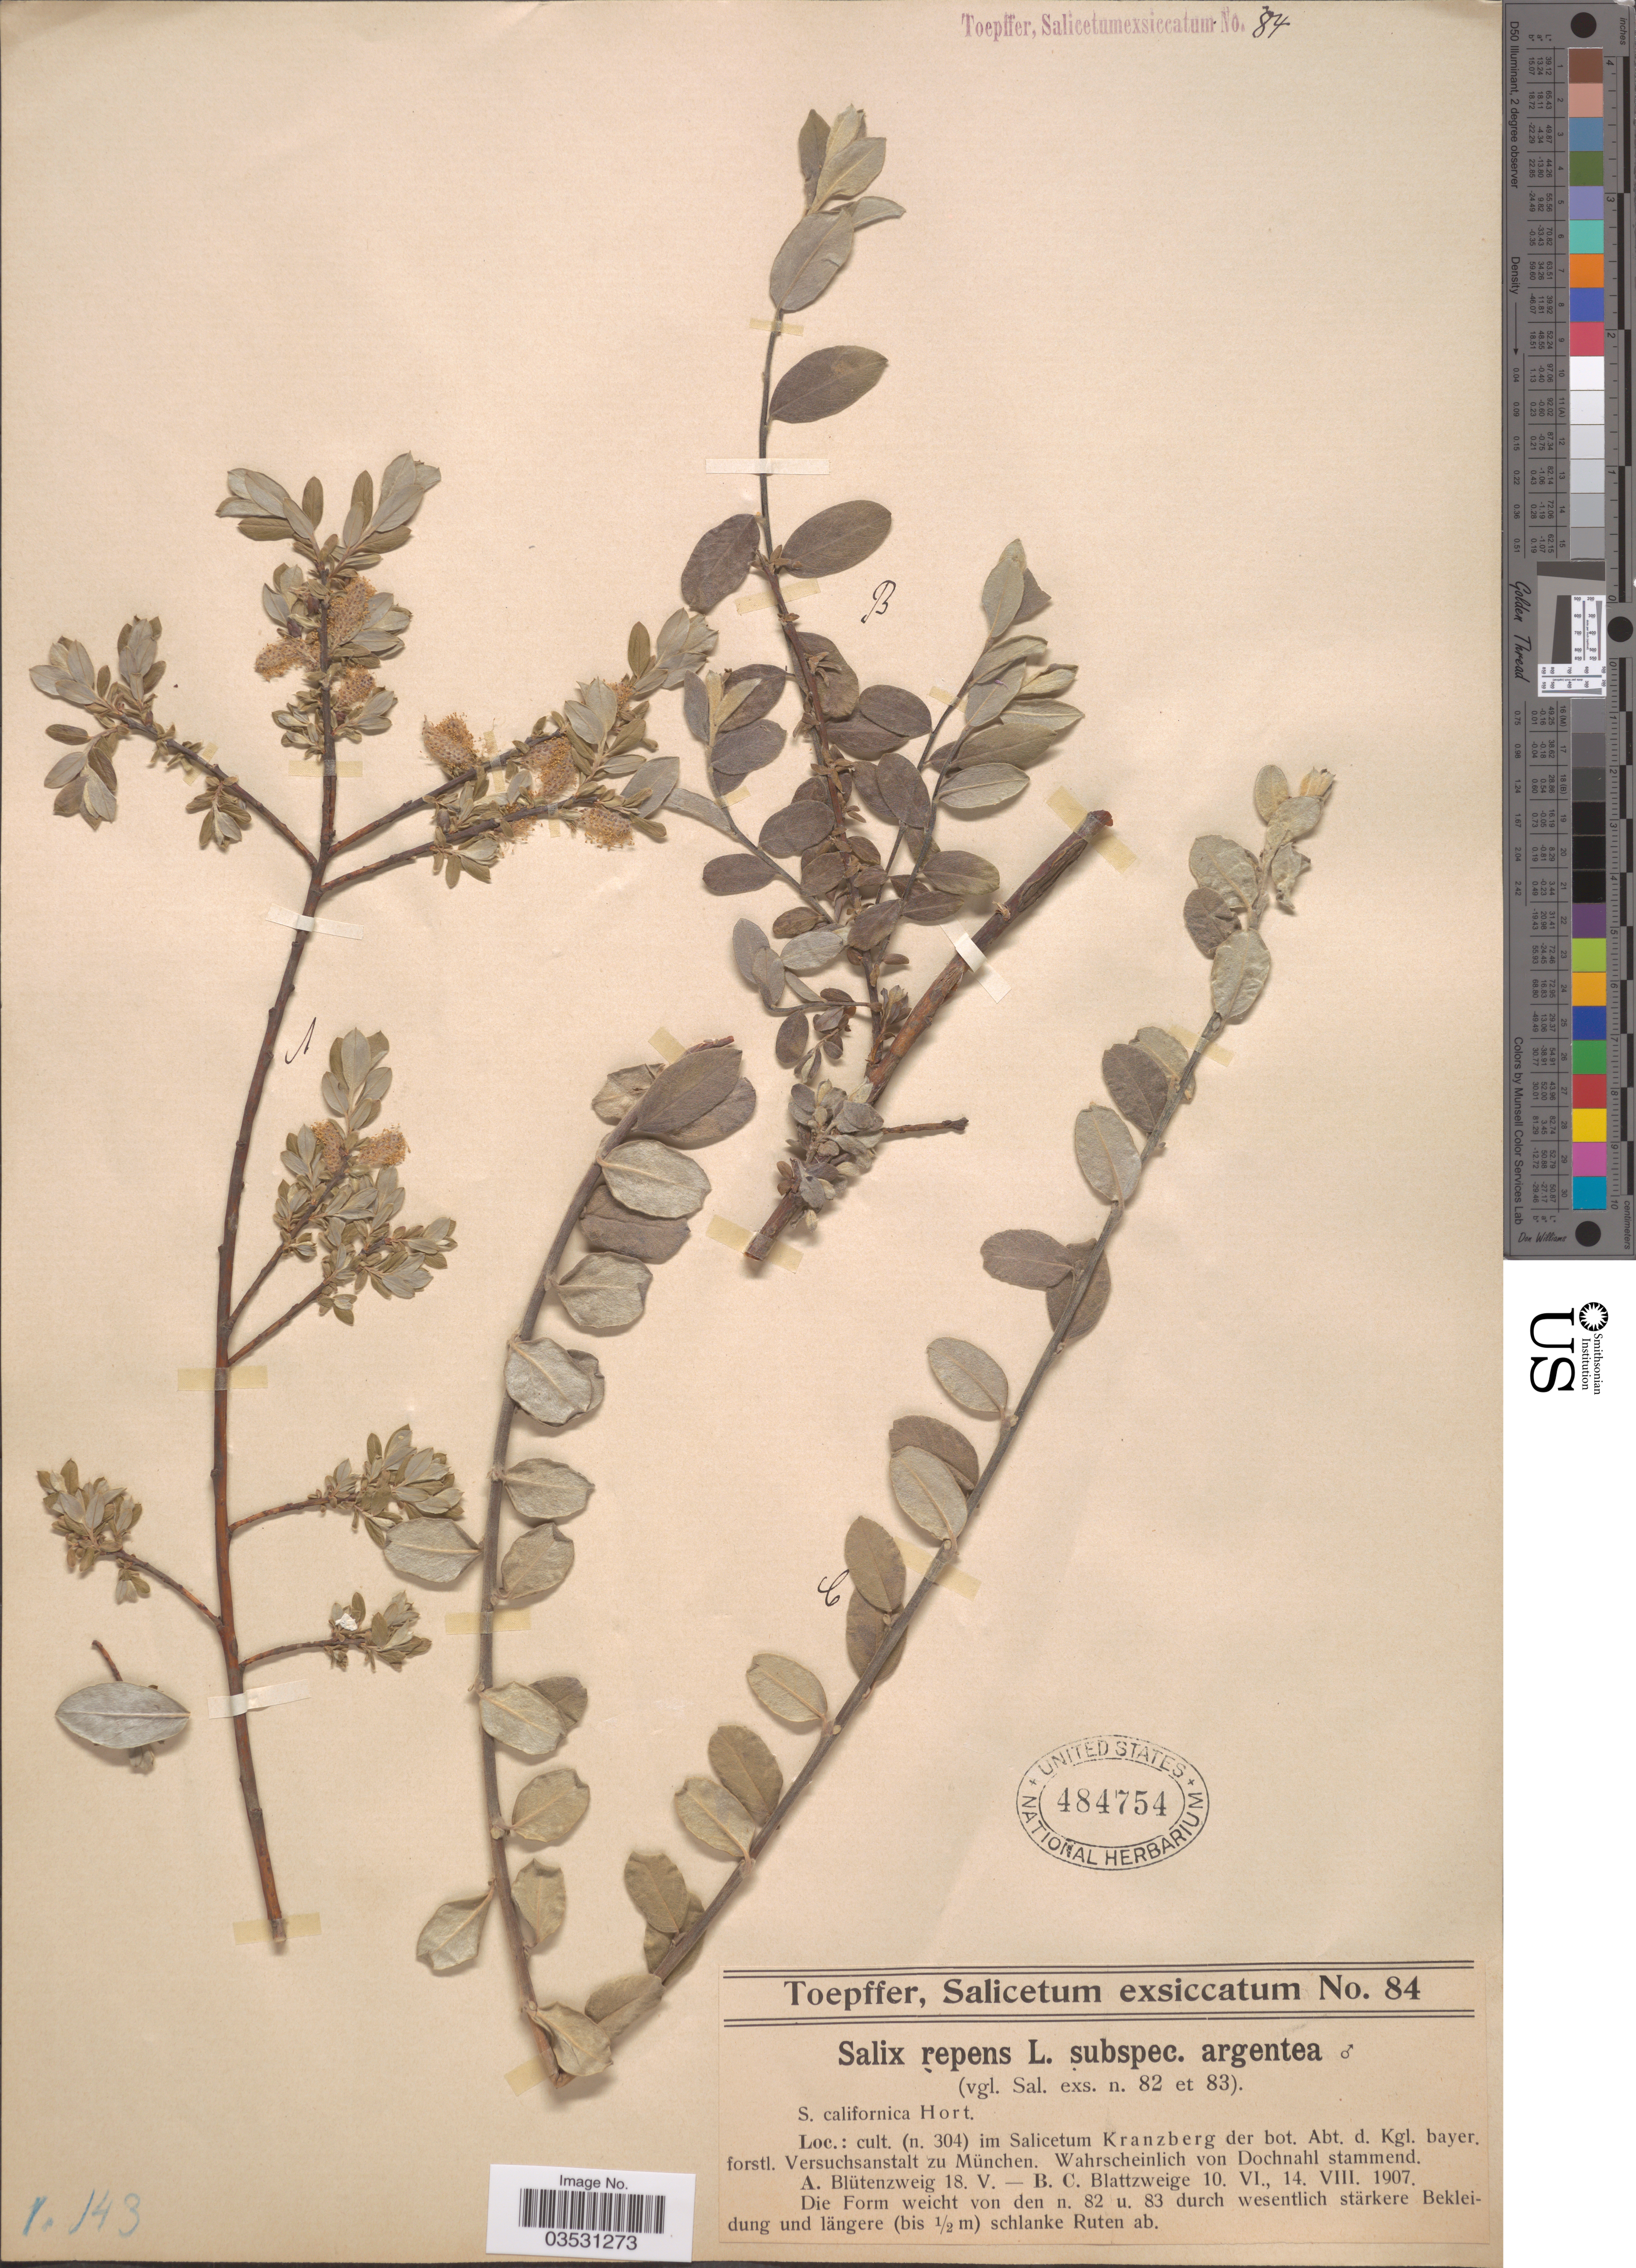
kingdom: Plantae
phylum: Tracheophyta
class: Magnoliopsida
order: Malpighiales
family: Salicaceae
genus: Salix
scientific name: Salix repens subsp. argentea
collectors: A. Toepffer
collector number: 84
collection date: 1907-05-18/1907-08-14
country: Germany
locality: Cult. (n. 304) im Salicetum Kranzberg der bot. Abt. d. Kgl. bayer. forstl. Versuchsanstalt zu München. Wahrscheinlich von Dochnachl stammend.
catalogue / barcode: US 484754